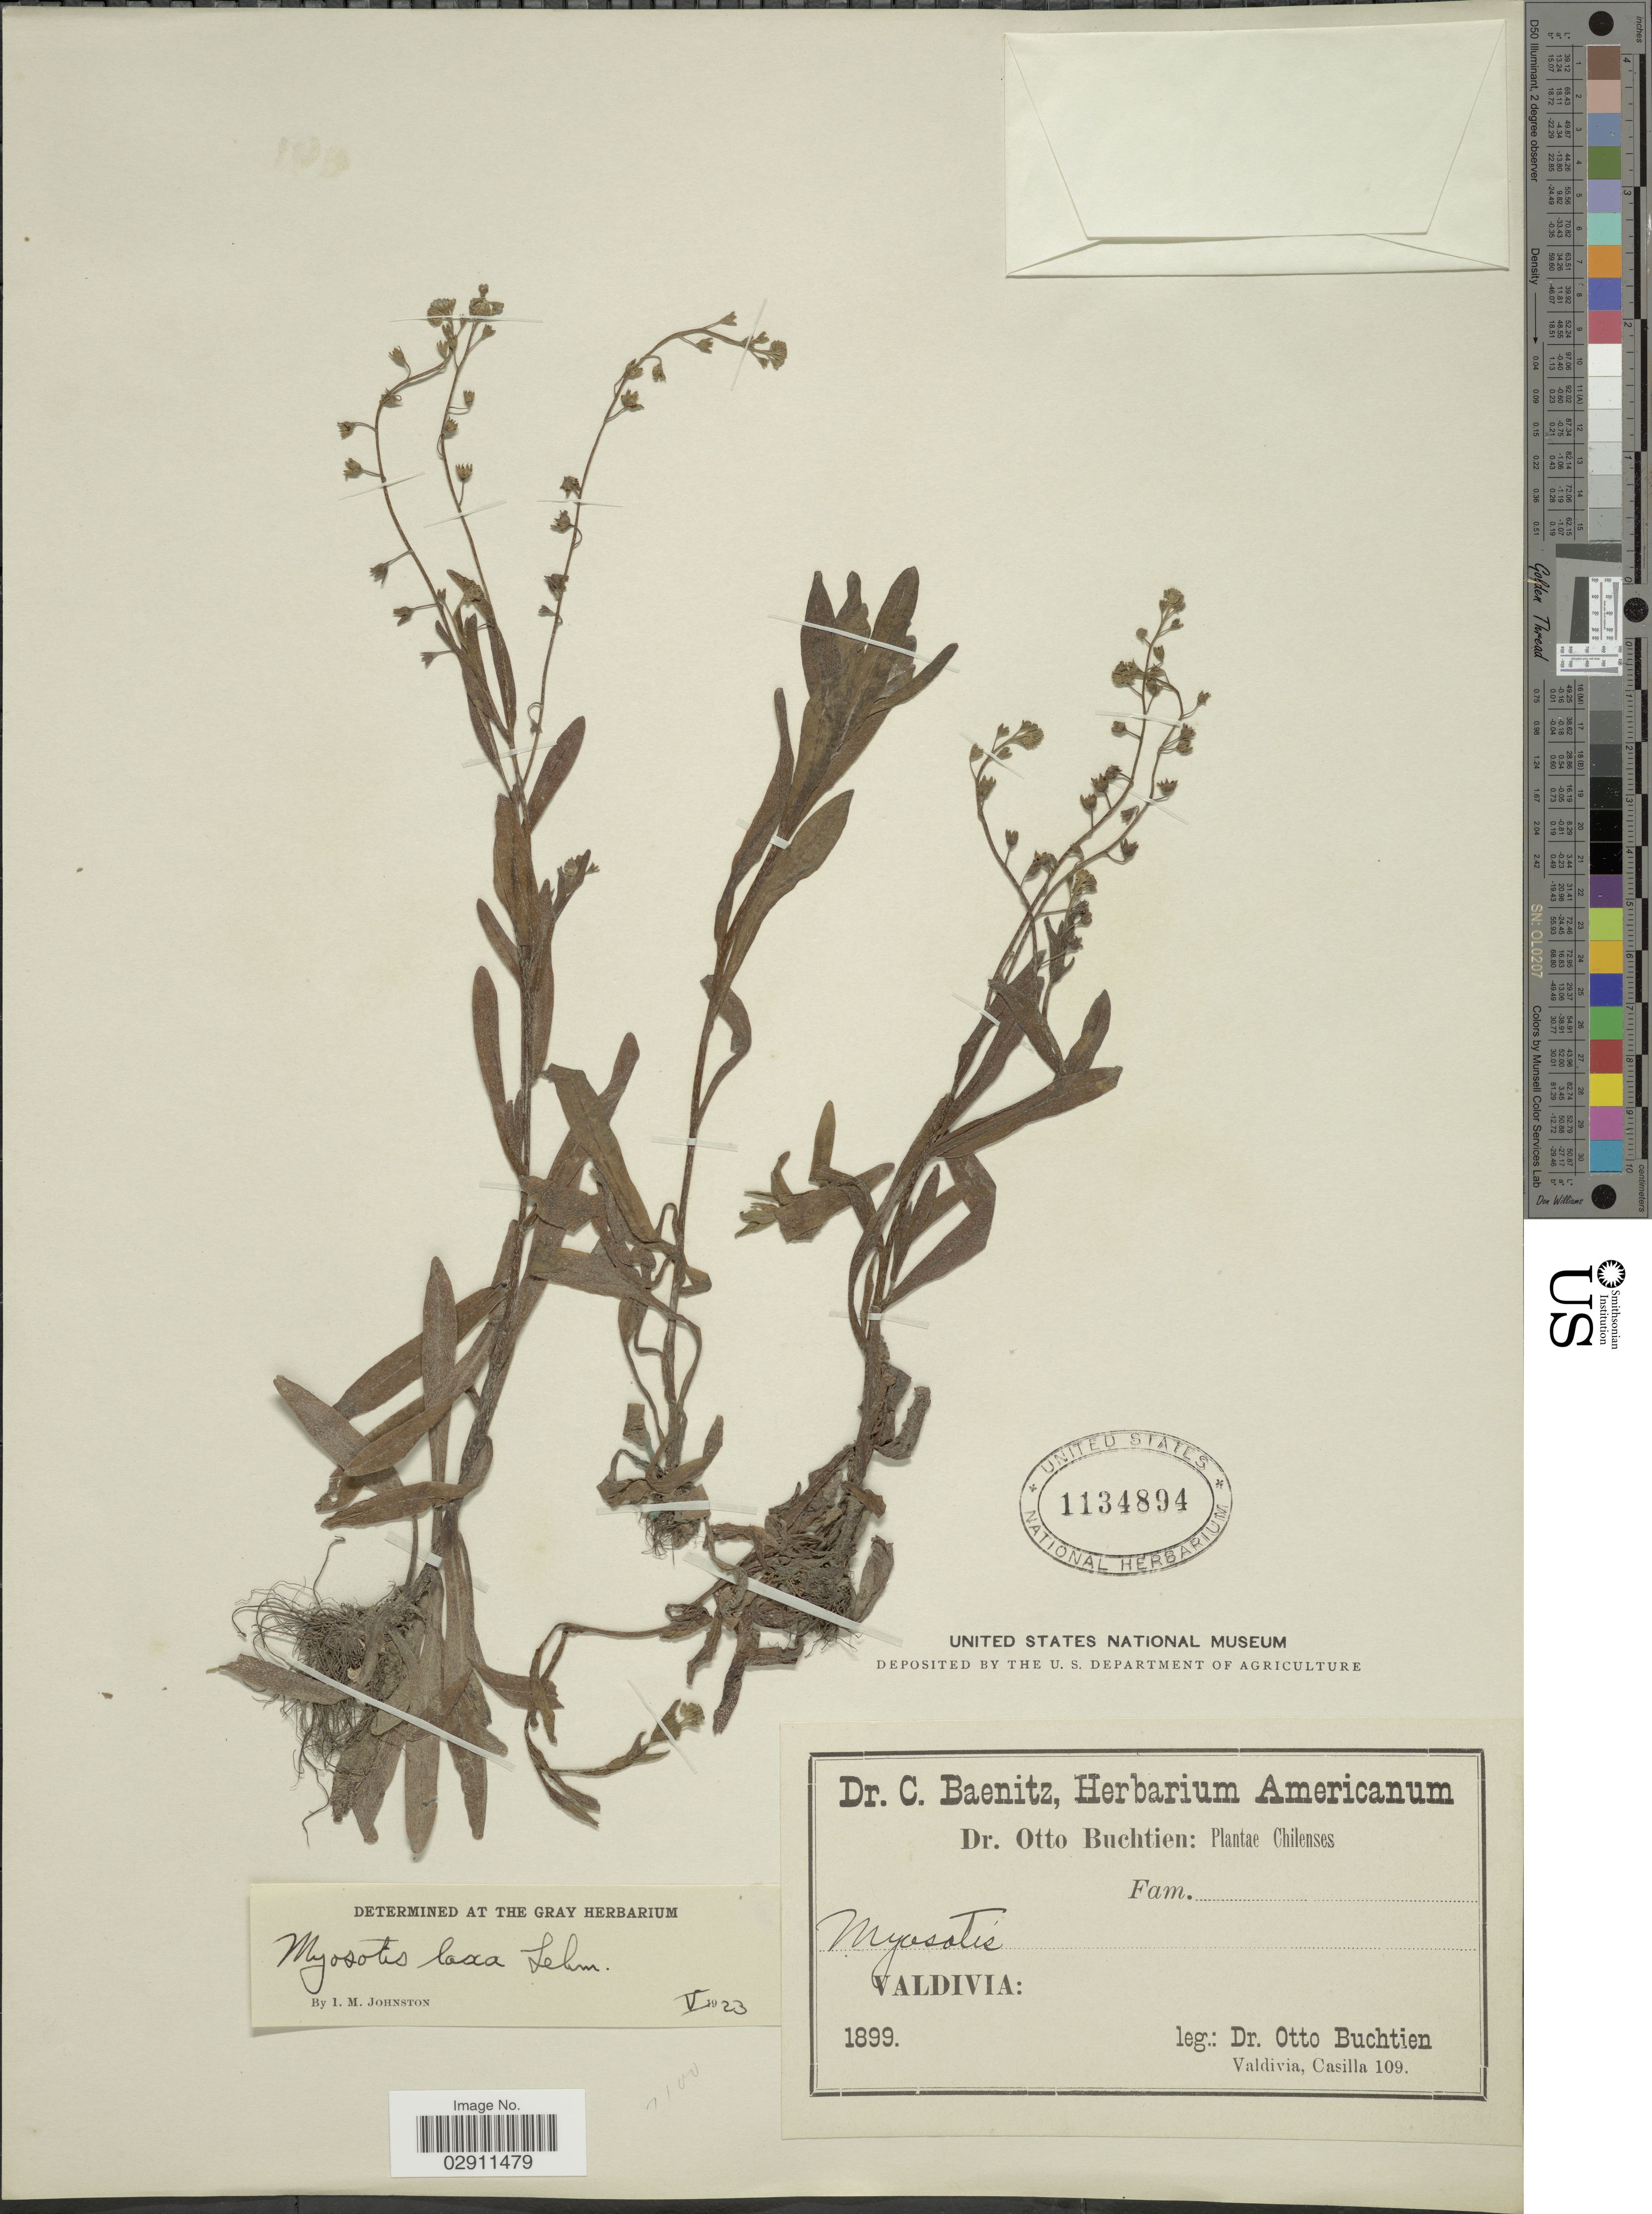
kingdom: Plantae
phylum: Tracheophyta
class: Magnoliopsida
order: Boraginales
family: Boraginaceae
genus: Myosotis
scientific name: Myosotis laxa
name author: F. Lehm.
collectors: O. Buchtien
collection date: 1899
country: Chile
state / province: Los Ríos (XIV)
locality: Valdivia.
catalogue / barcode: US 1134894